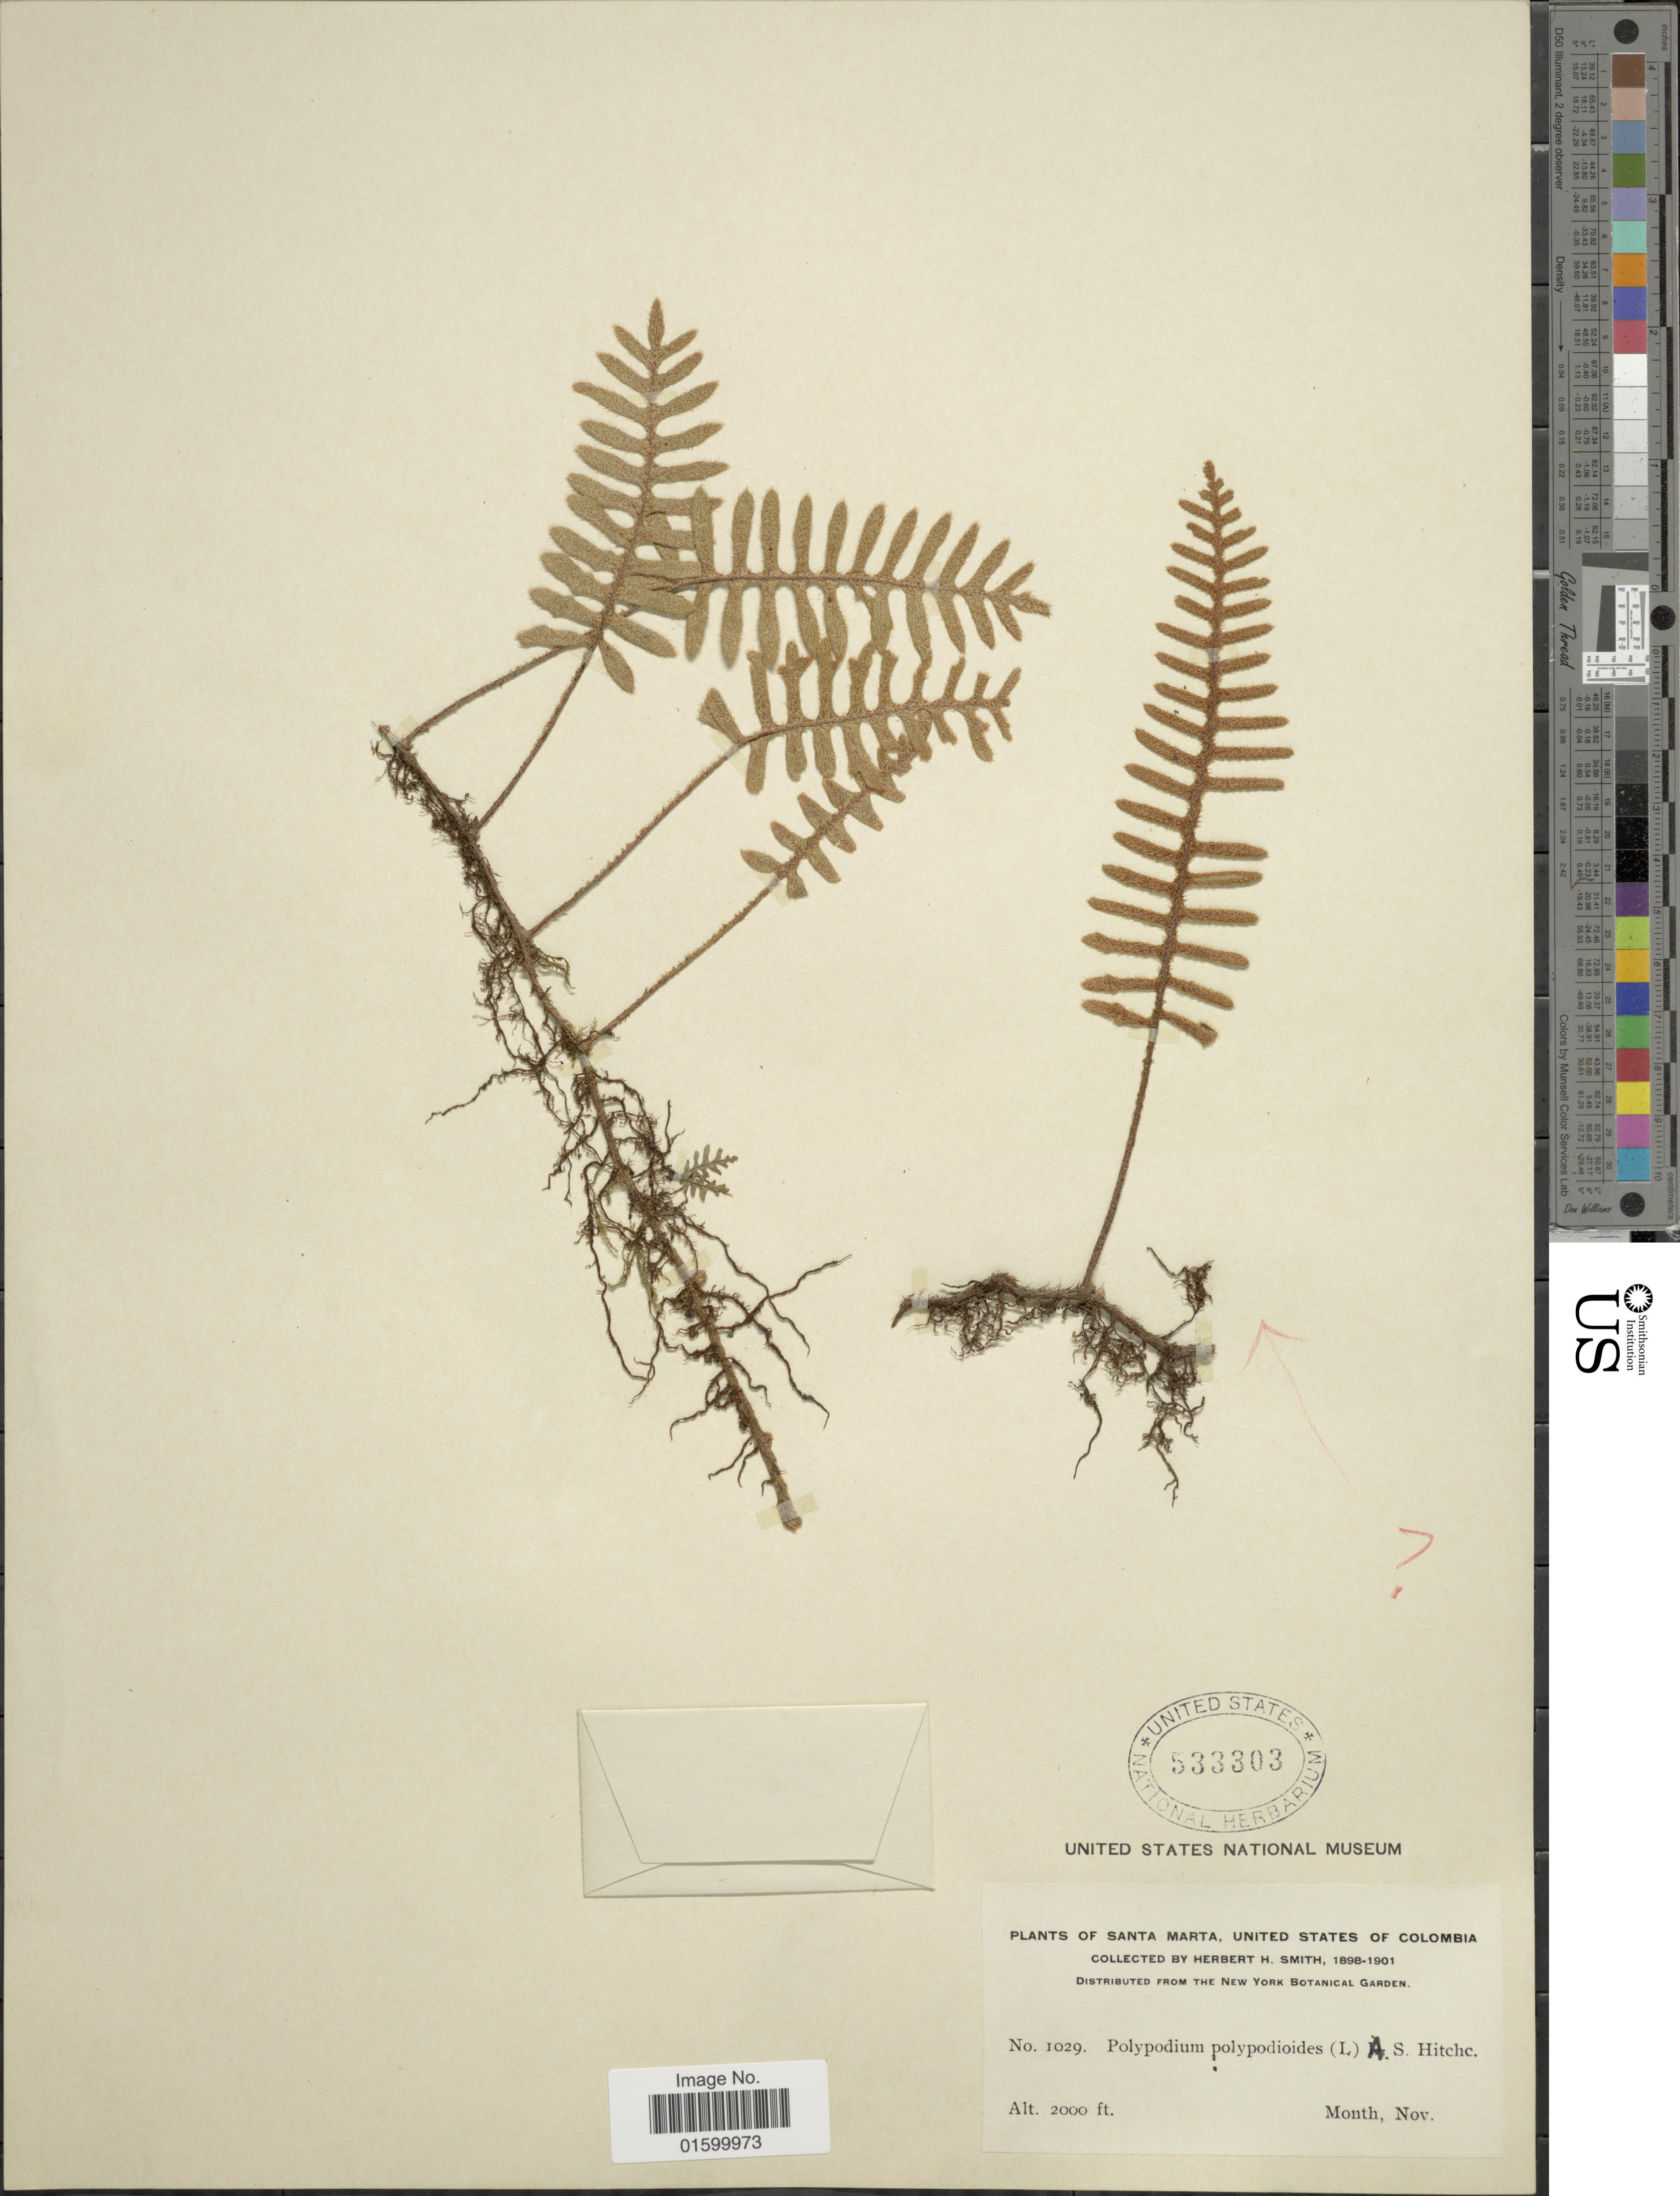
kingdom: Plantae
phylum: Tracheophyta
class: Polypodiopsida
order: Polypodiales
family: Polypodiaceae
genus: Pleopeltis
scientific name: Pleopeltis polypodioides var. burchellii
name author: (Baker) A.R. Sm.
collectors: Herbert H. Smith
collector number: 1029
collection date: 1898-11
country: Colombia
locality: Santa Marta, United States of Colombia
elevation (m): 610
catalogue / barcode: US 533303